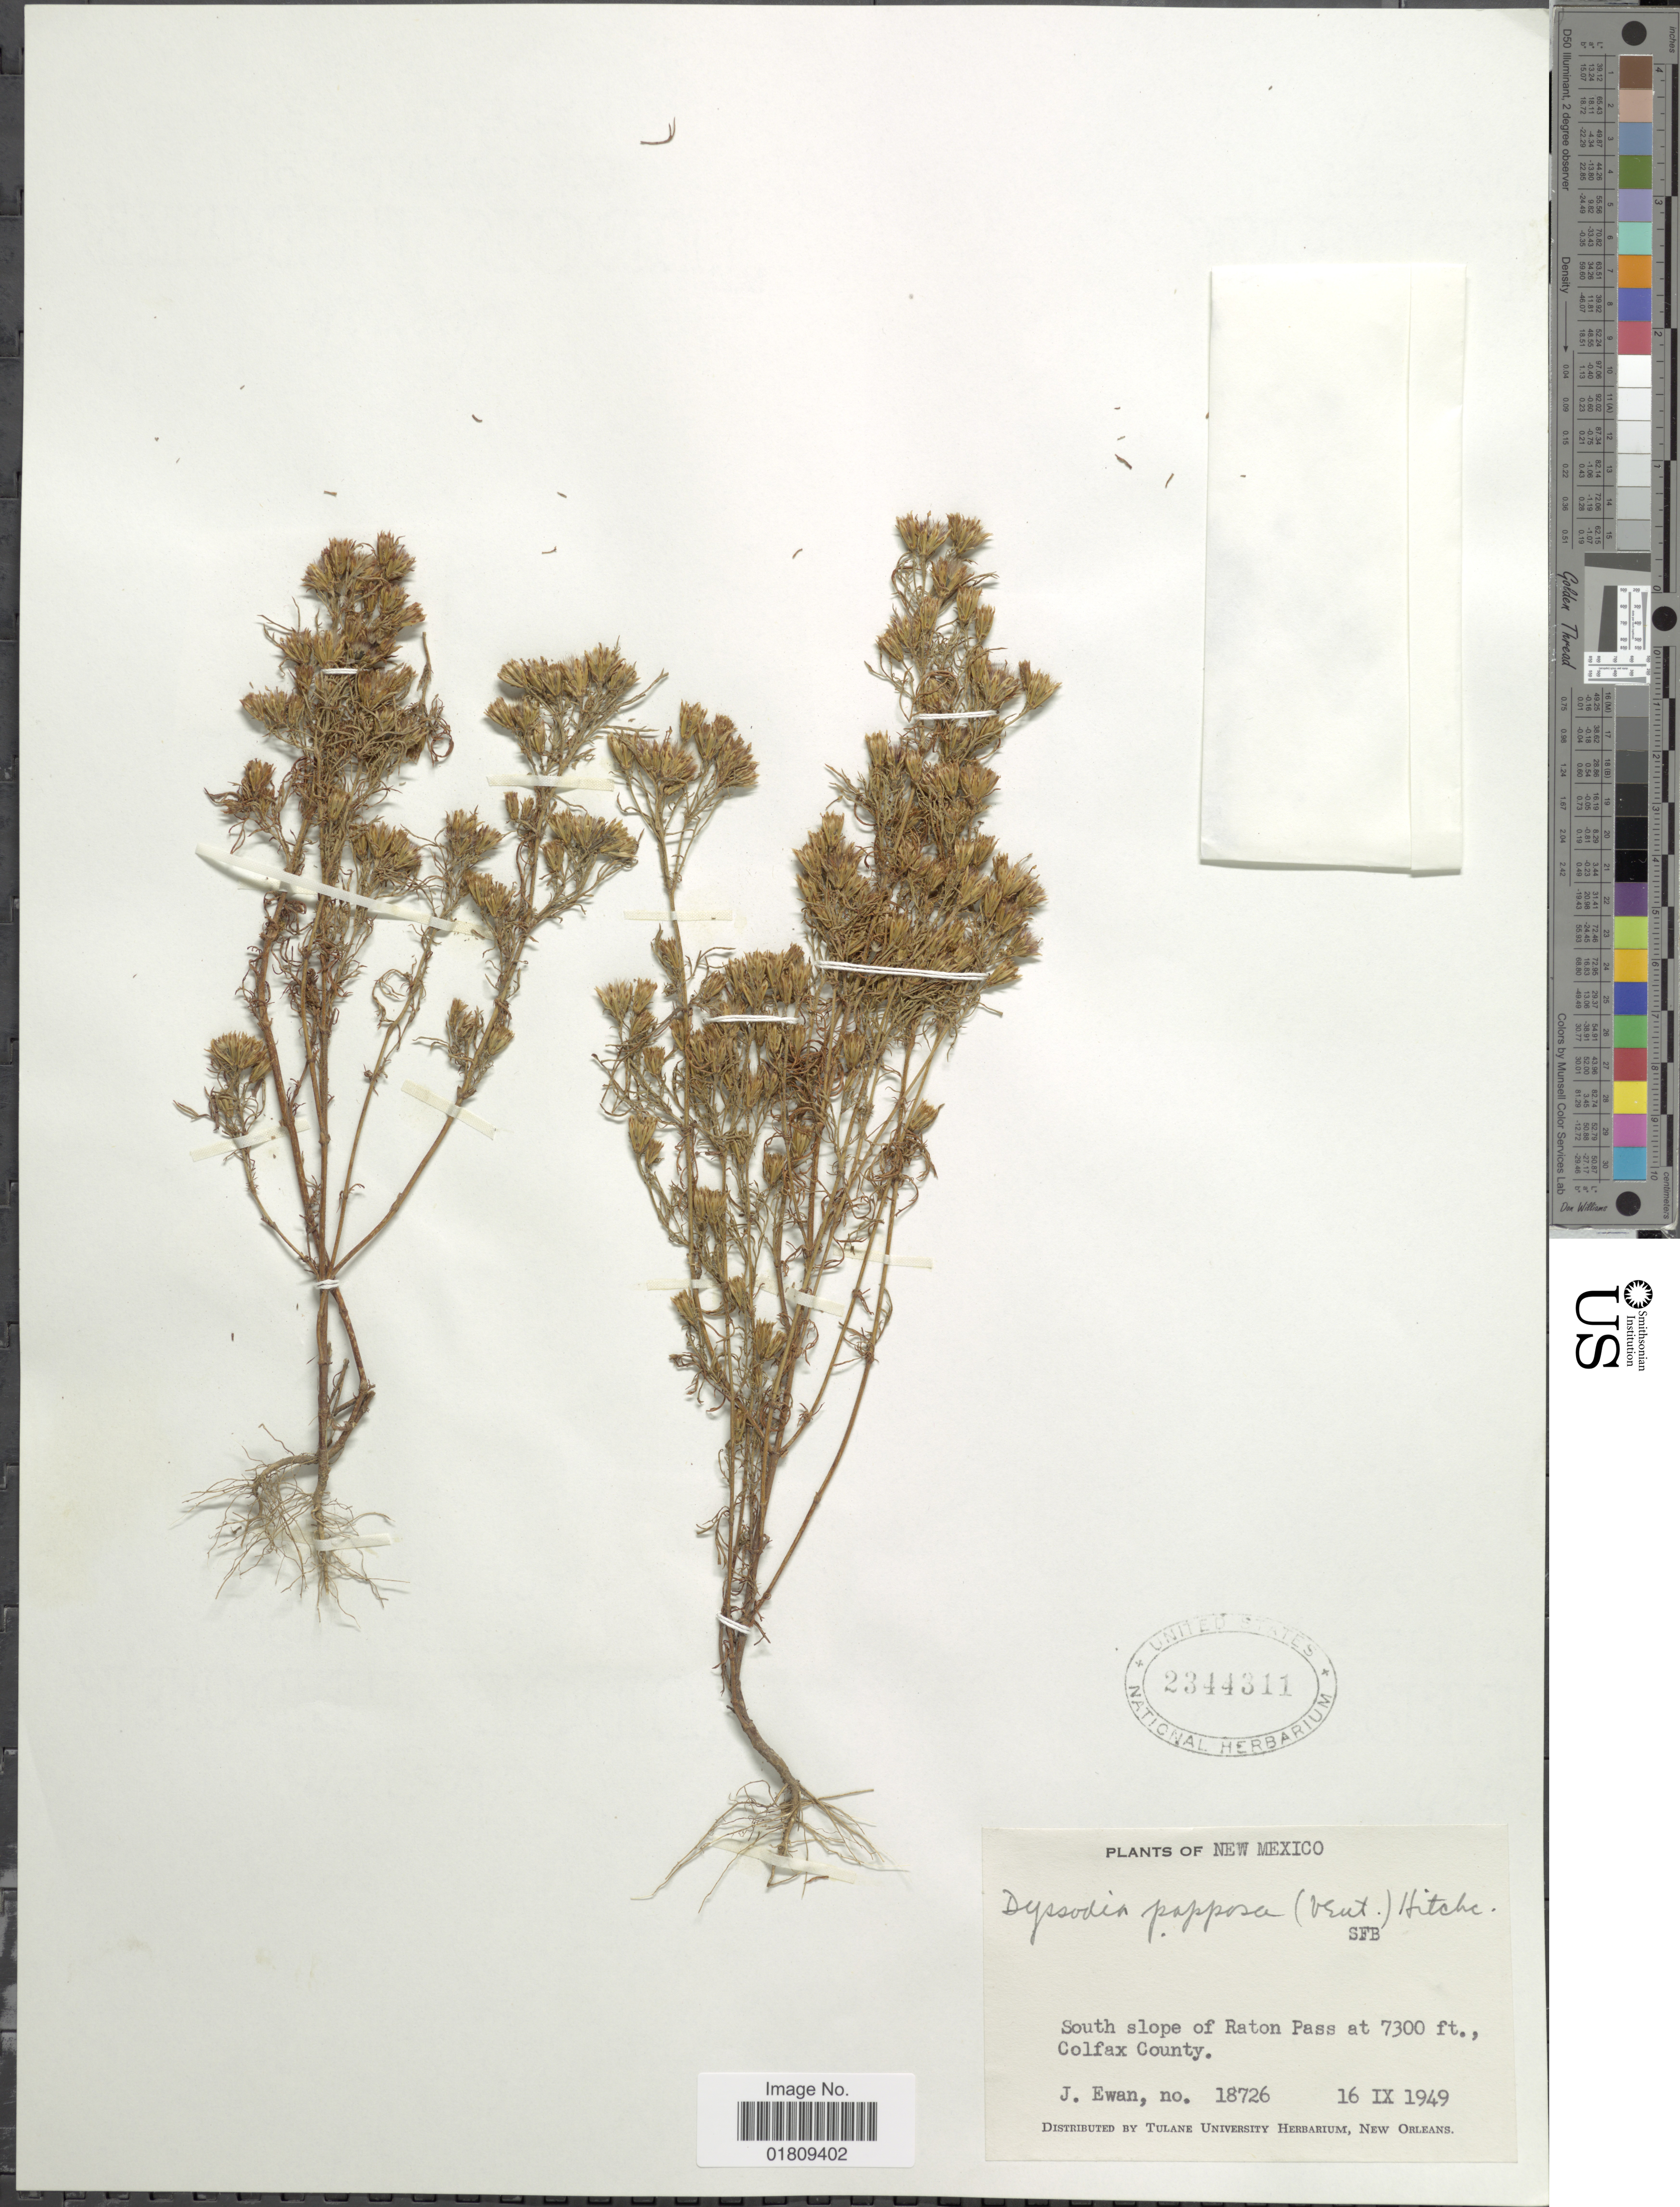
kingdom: Plantae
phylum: Tracheophyta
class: Magnoliopsida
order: Asterales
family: Asteraceae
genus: Dyssodia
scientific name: Dyssodia papposa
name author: (Vent.) Hitchc.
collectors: J. A. Ewan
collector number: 18726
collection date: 1949-09-16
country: United States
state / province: New Mexico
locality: South slope of Raton Pass, Colfax County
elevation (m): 2225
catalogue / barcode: US 2344311